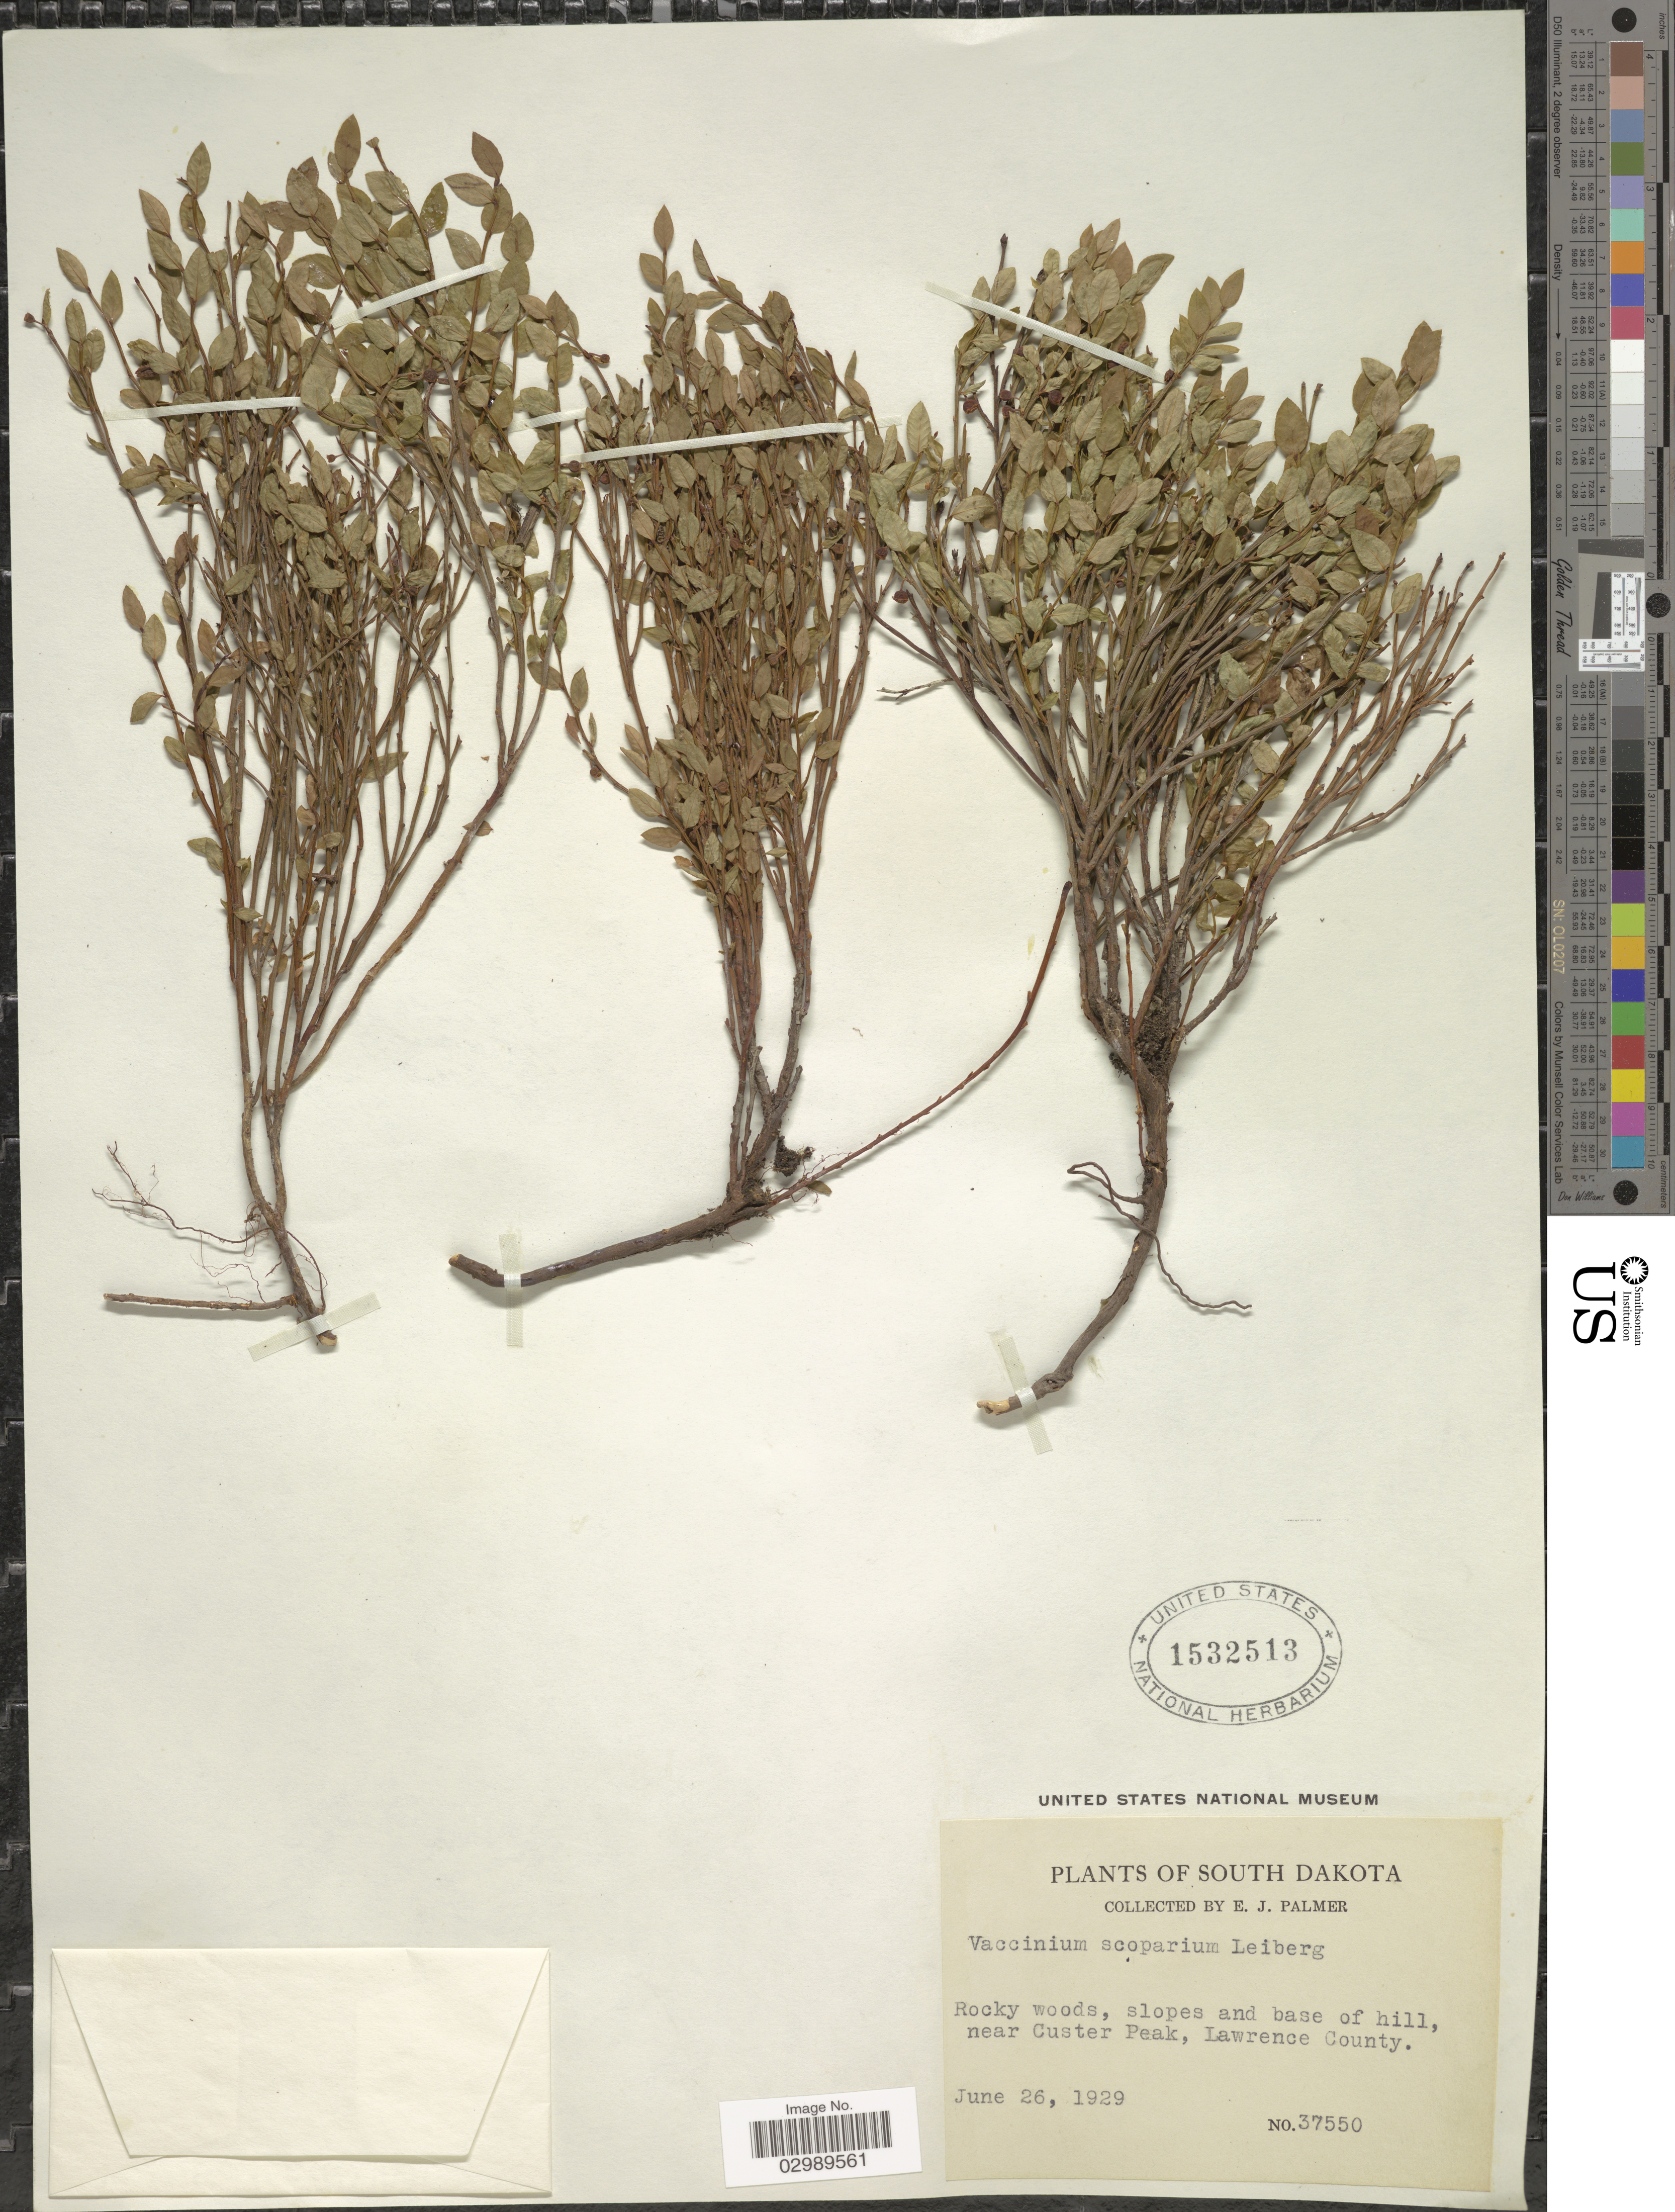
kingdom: Plantae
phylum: Tracheophyta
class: Magnoliopsida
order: Ericales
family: Ericaceae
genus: Vaccinium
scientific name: Vaccinium scoparium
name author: Leiberg ex Coville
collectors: E. J. Palmer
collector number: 37550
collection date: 1929-06-26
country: United States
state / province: South Dakota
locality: Near Custer Peak, Lawrence County.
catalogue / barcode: US 1532513